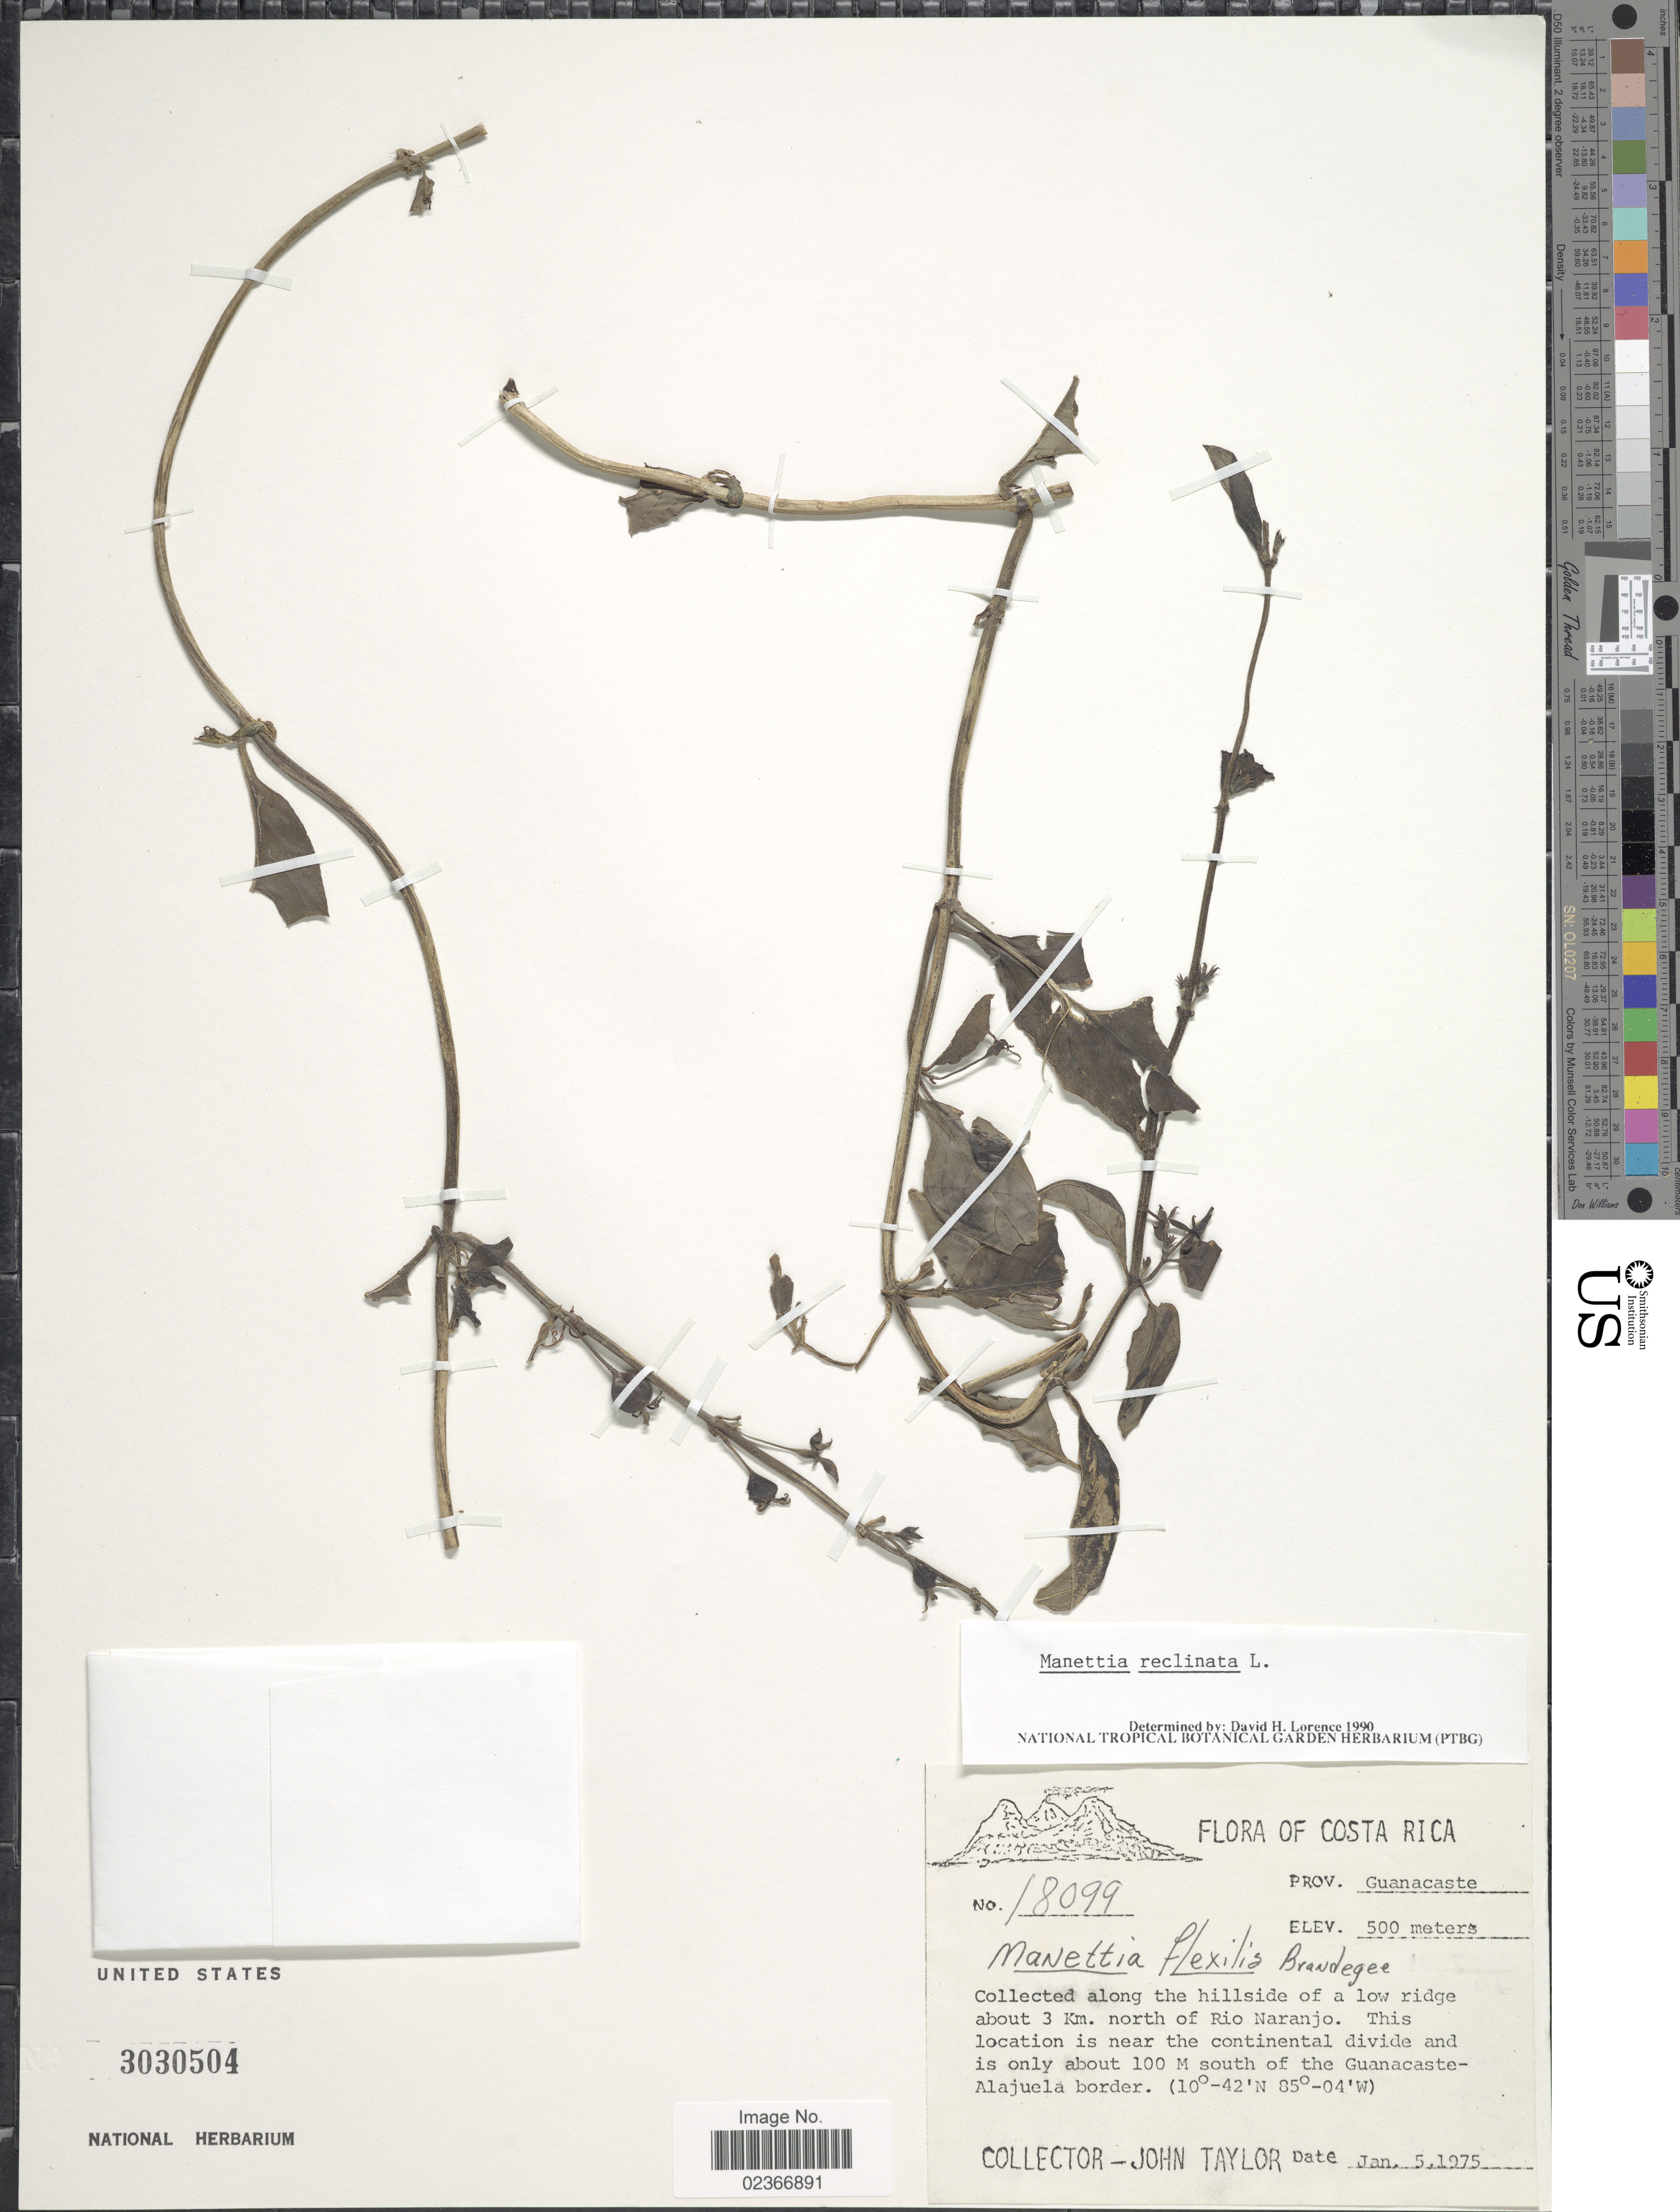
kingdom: Plantae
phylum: Tracheophyta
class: Magnoliopsida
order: Gentianales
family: Rubiaceae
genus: Manettia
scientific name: Manettia reclinata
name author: L.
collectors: J. Taylor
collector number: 18099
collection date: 1975-01-02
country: Costa Rica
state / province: Guanacaste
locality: Prov. Guanacaste, along the hillside of a low ridge about 3 Km. north of Rio Naranjo. This location is near the continental divide and is only about 100 M south of the Guanacaste-Alajuela border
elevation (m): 500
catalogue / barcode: US 3030504